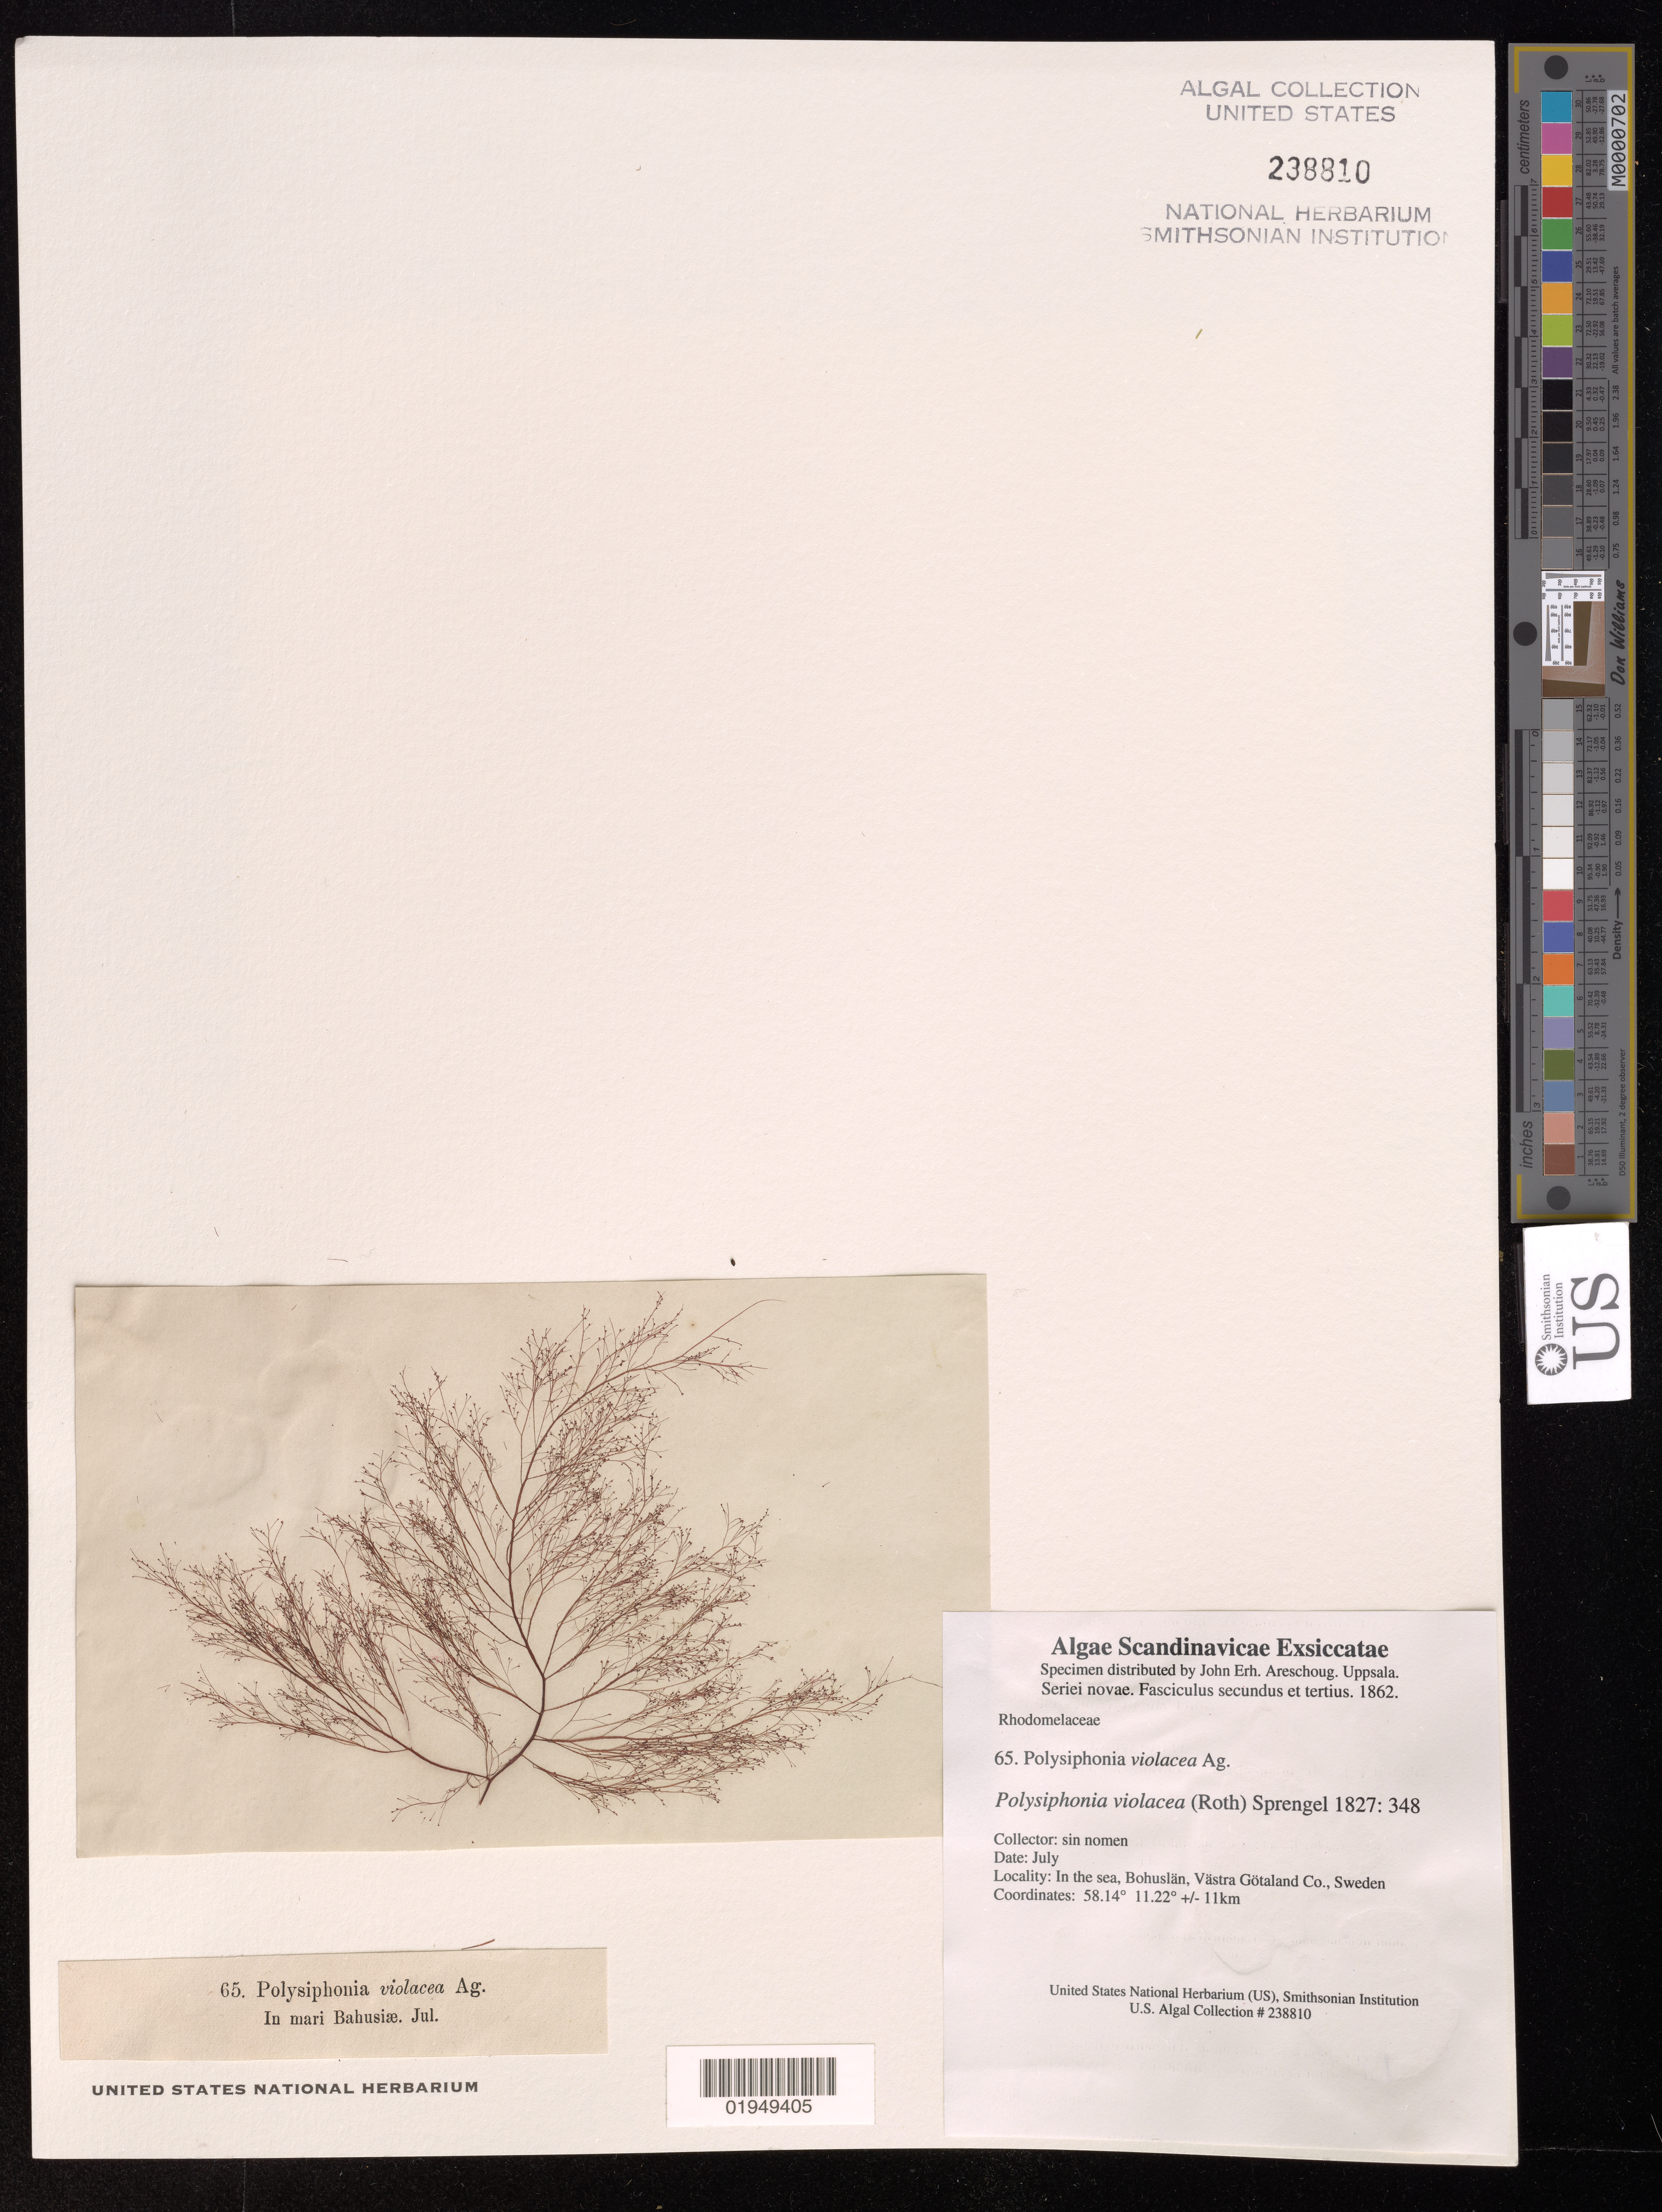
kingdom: Plantae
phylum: Rhodophyta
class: Florideophyceae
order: Ceramiales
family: Rhodomelaceae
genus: Polysiphonia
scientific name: Polysiphonia violacea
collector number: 65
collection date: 1862-07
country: Sweden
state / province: Västra Götaland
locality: in the sea, Bohuslan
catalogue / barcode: US 238810